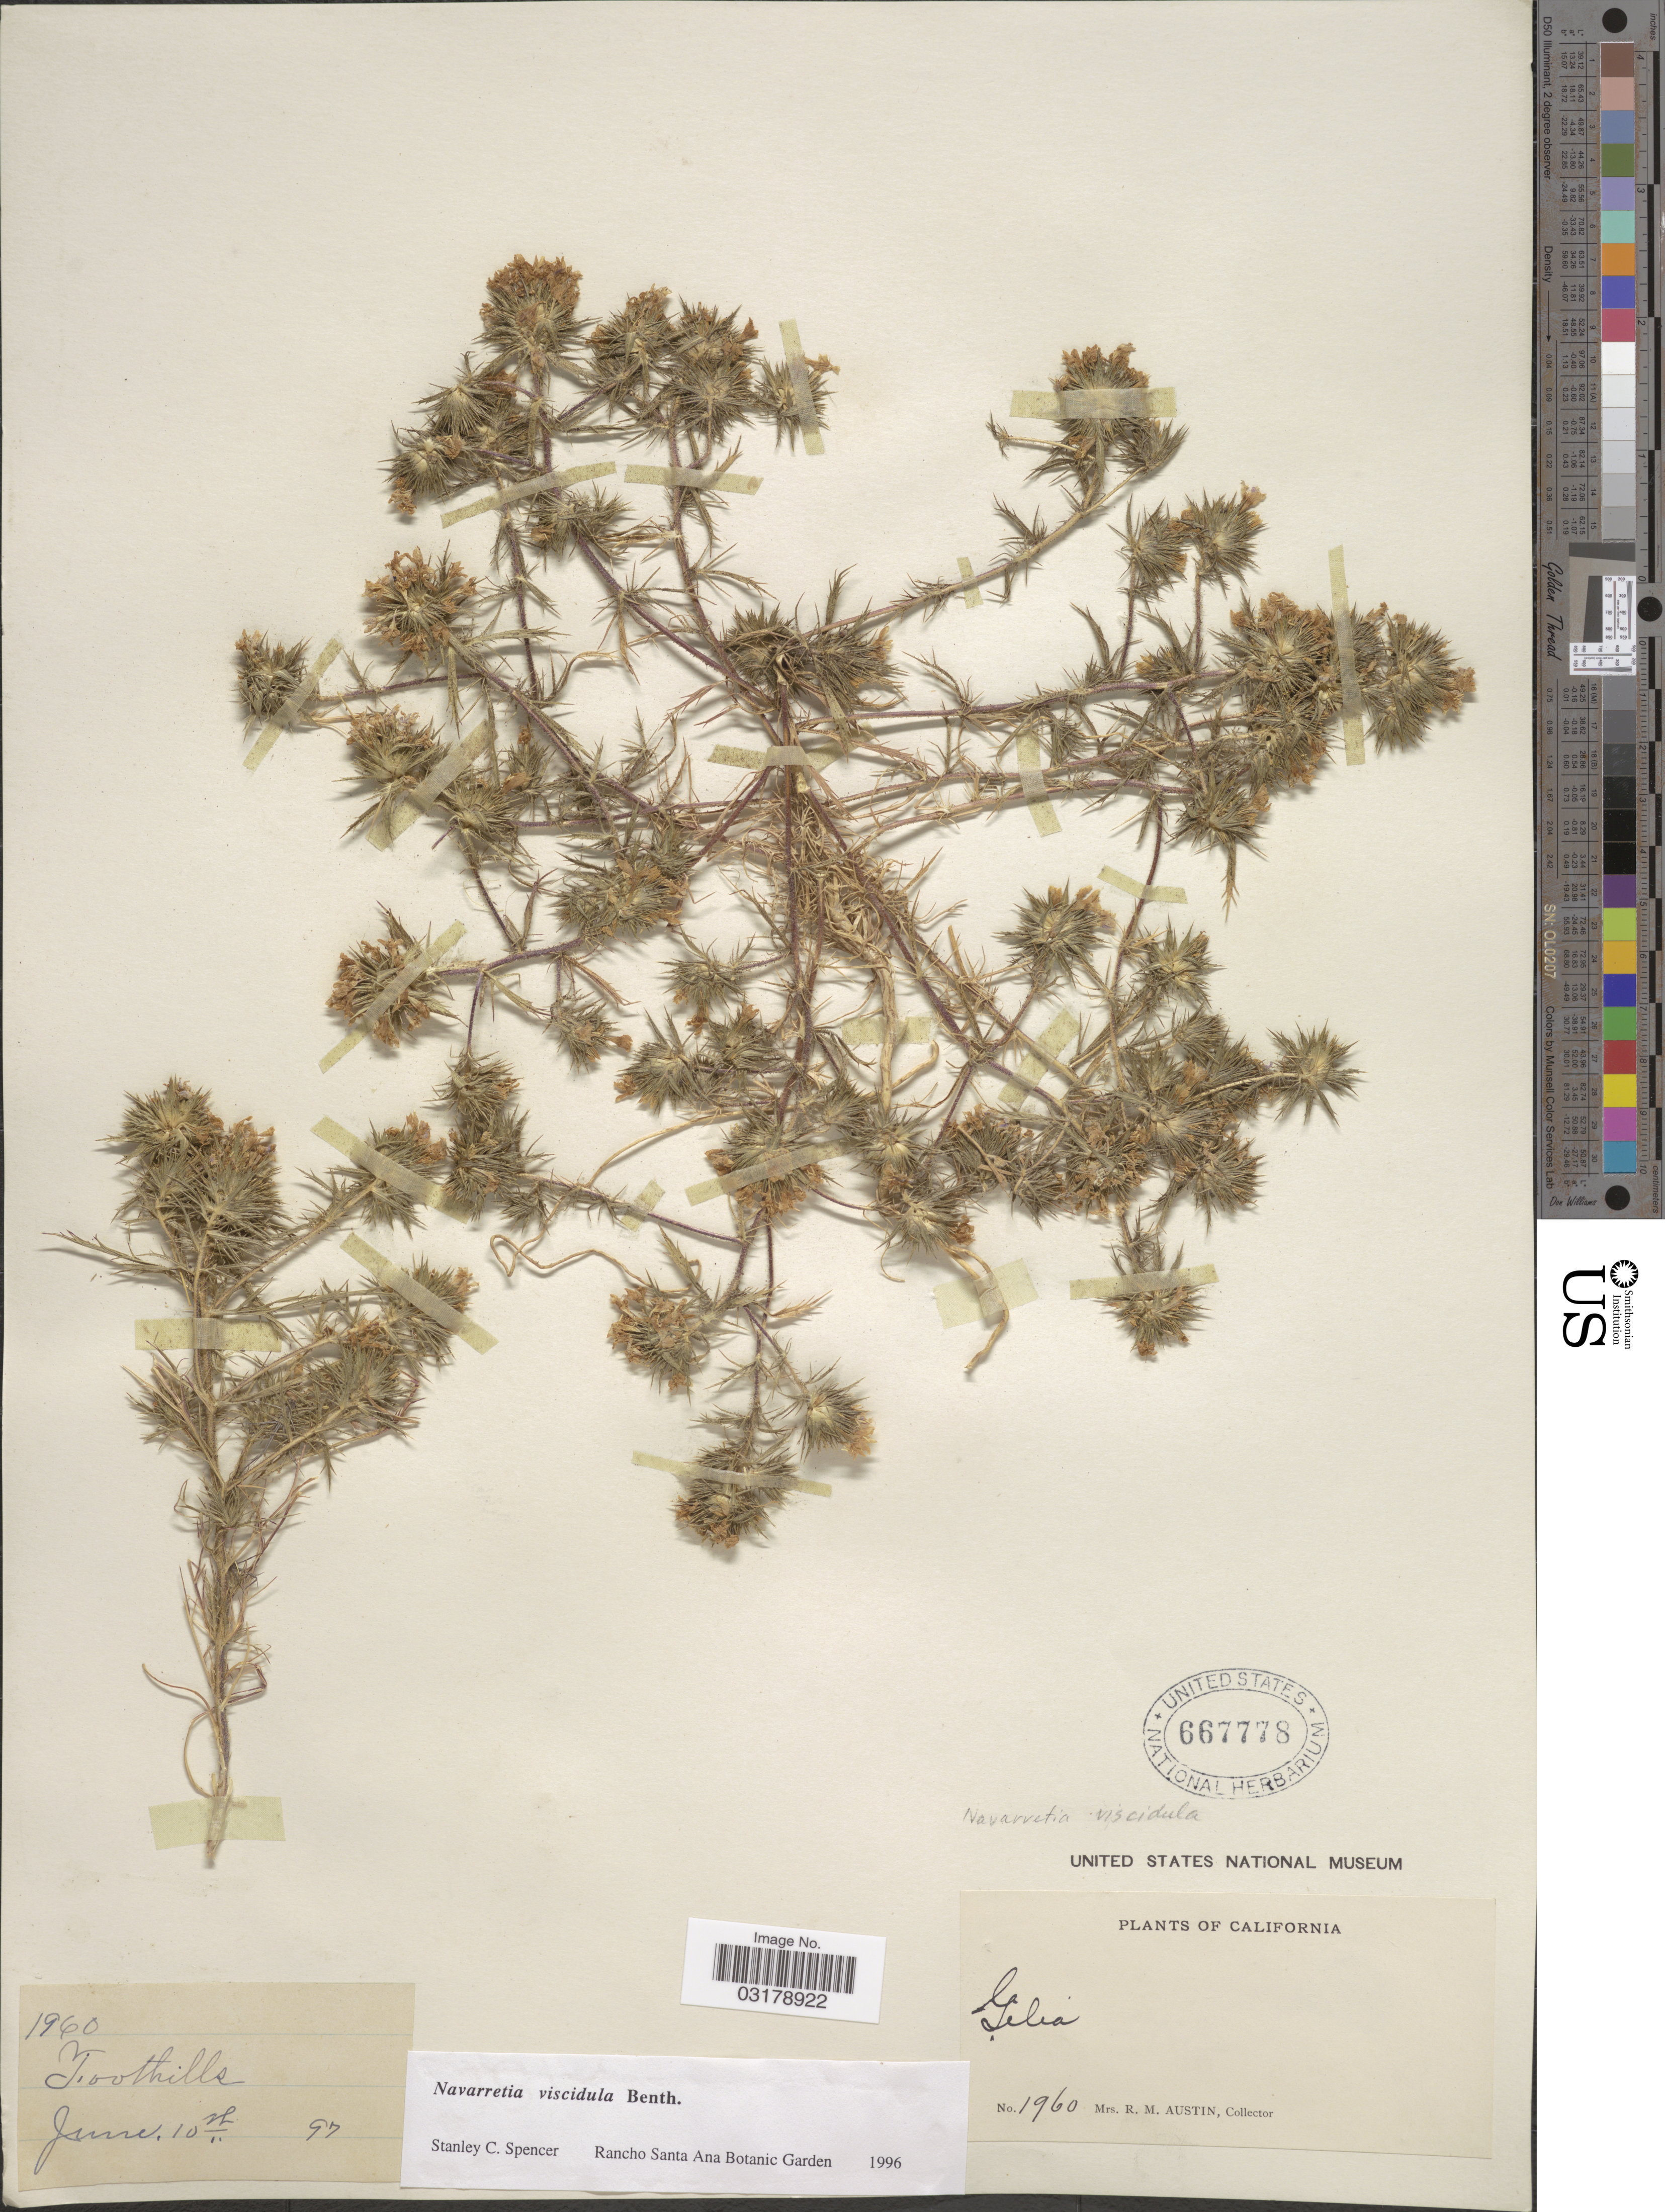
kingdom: Plantae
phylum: Tracheophyta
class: Magnoliopsida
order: Ericales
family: Polemoniaceae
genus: Navarretia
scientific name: Navarretia viscidula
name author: Benth.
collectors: R. Austin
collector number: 1960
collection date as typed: Transcribed d/m/y: 10/6/97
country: United States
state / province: California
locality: Foothills.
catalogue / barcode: US 667778